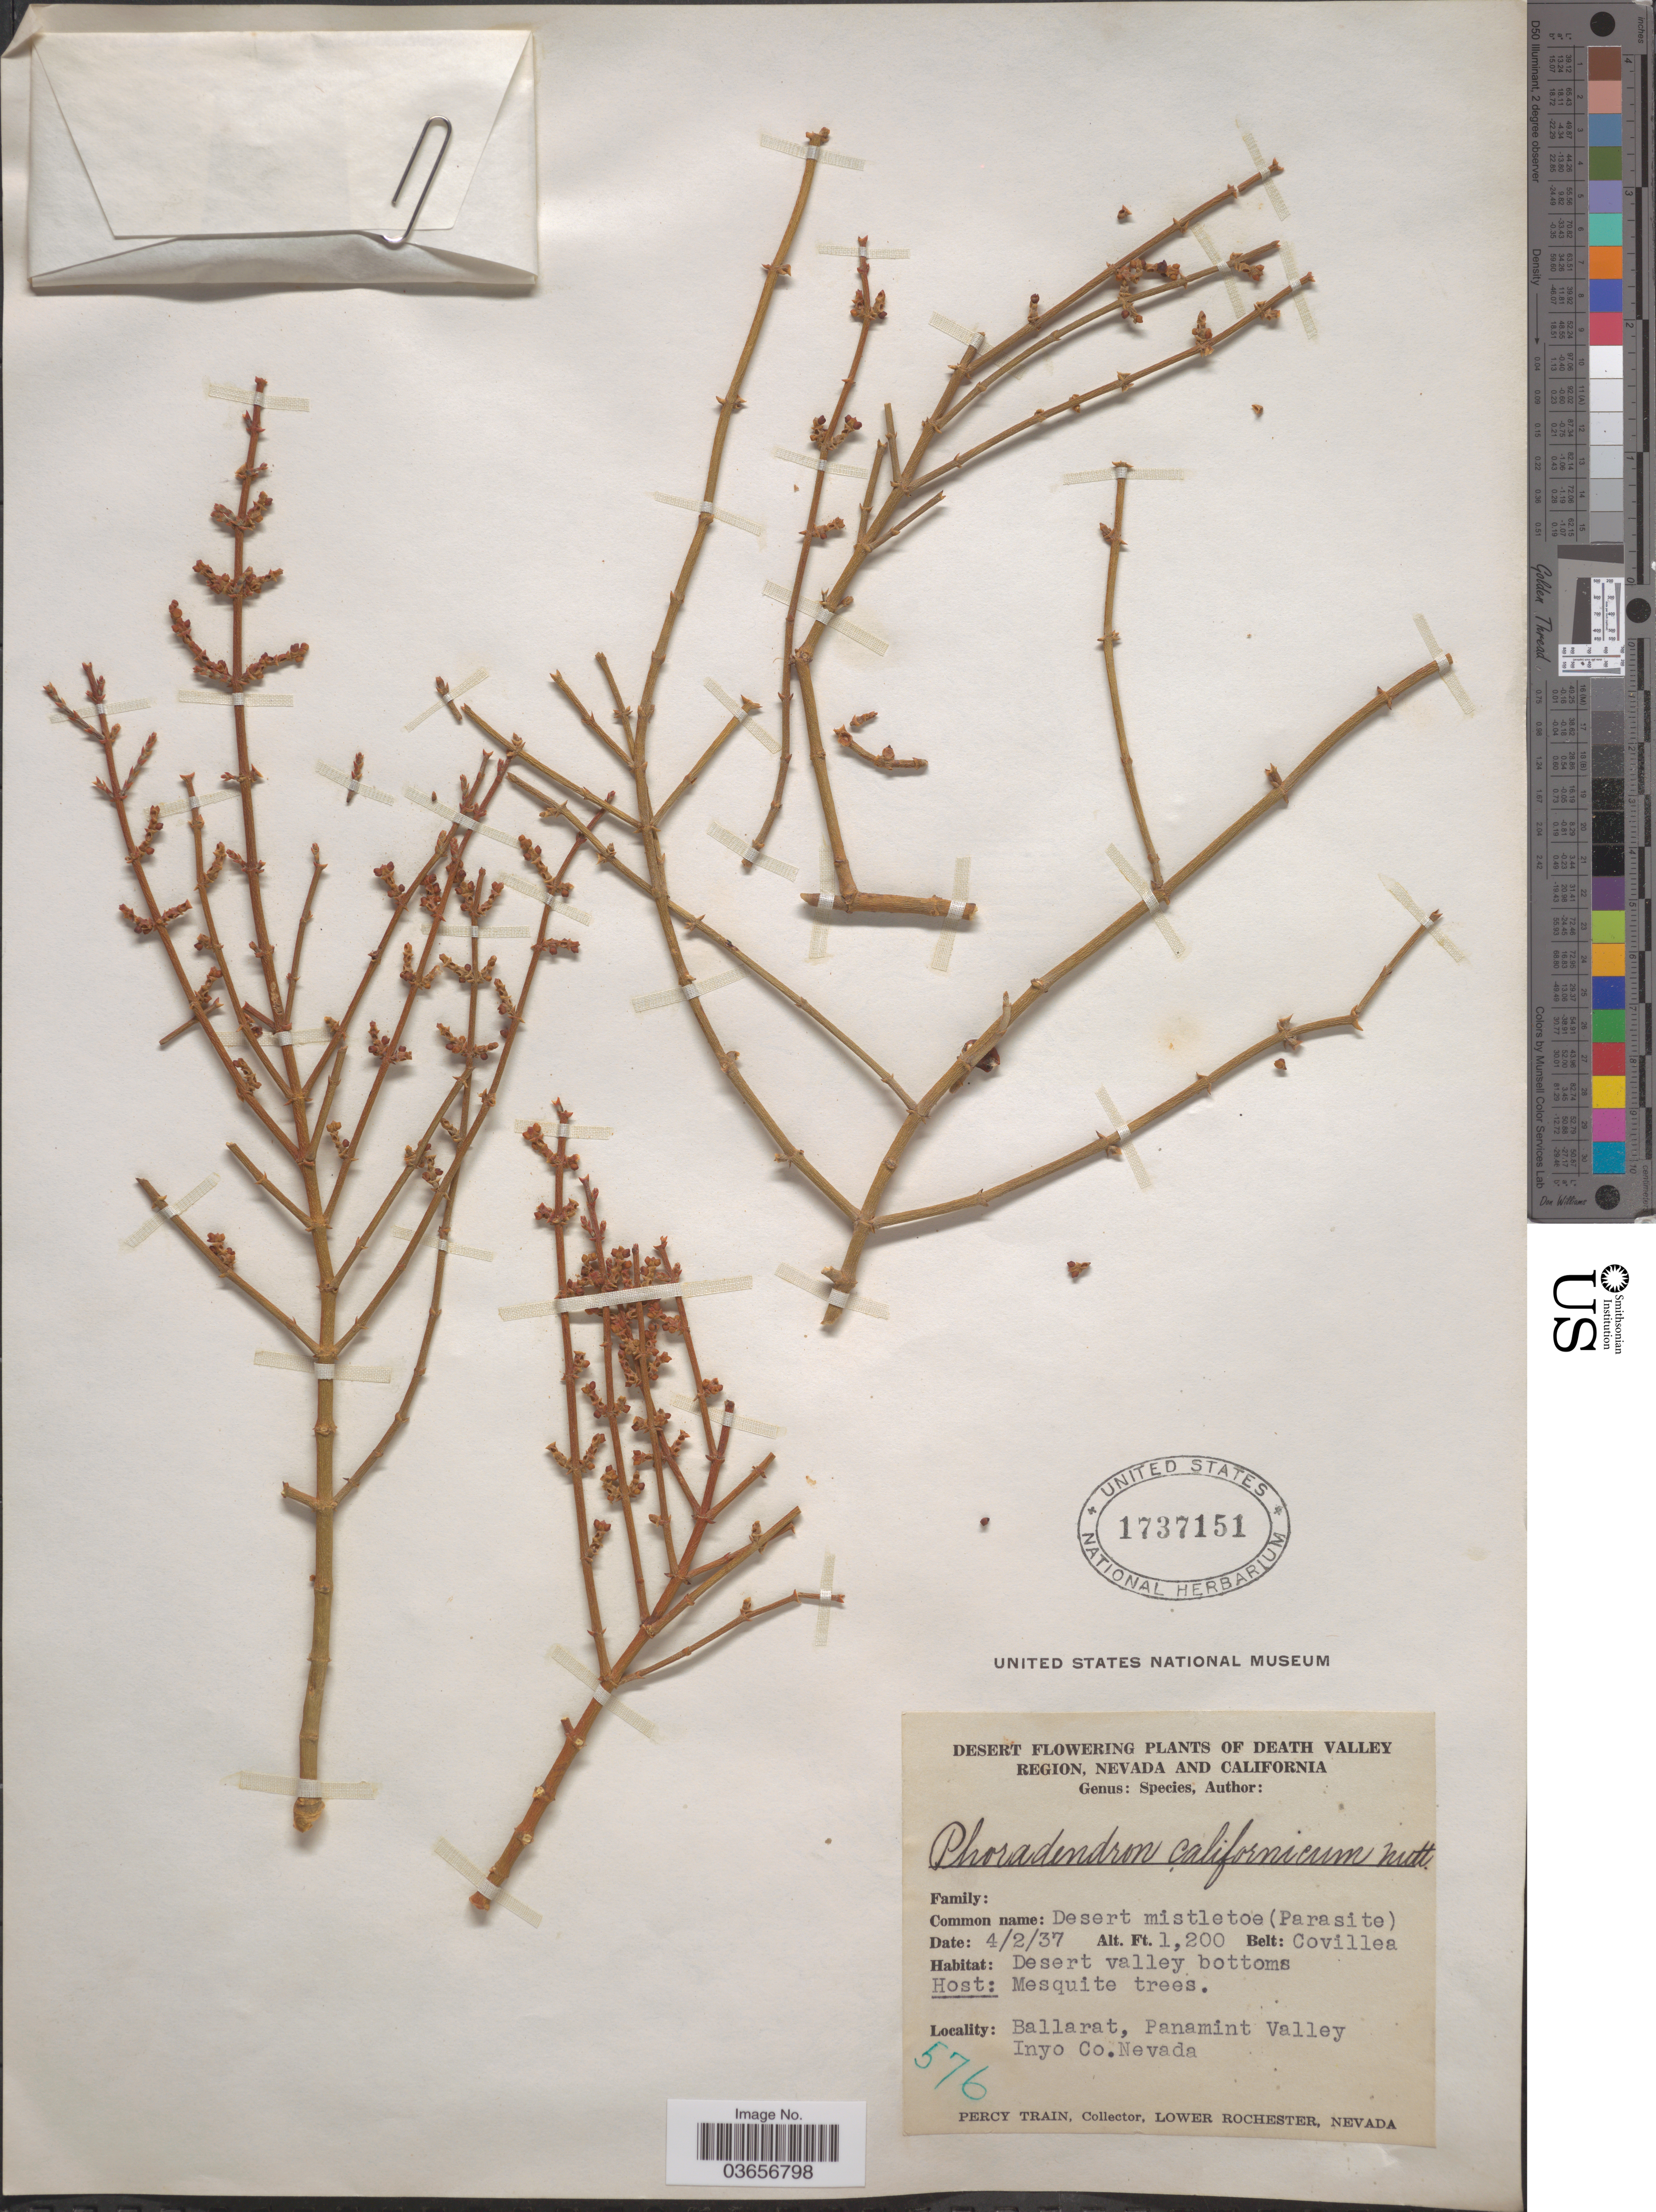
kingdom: Plantae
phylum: Tracheophyta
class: Magnoliopsida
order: Santalales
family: Viscaceae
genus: Phoradendron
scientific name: Phoradendron californicum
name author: Nutt.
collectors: P. Train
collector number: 576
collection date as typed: Transcribed d/m/y: 2/4/37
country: United States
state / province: Nevada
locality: Death Valley. Desert valley bottoms. Ballarat, Panamint Valley, Inyo Co.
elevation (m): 366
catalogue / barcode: US 1737151